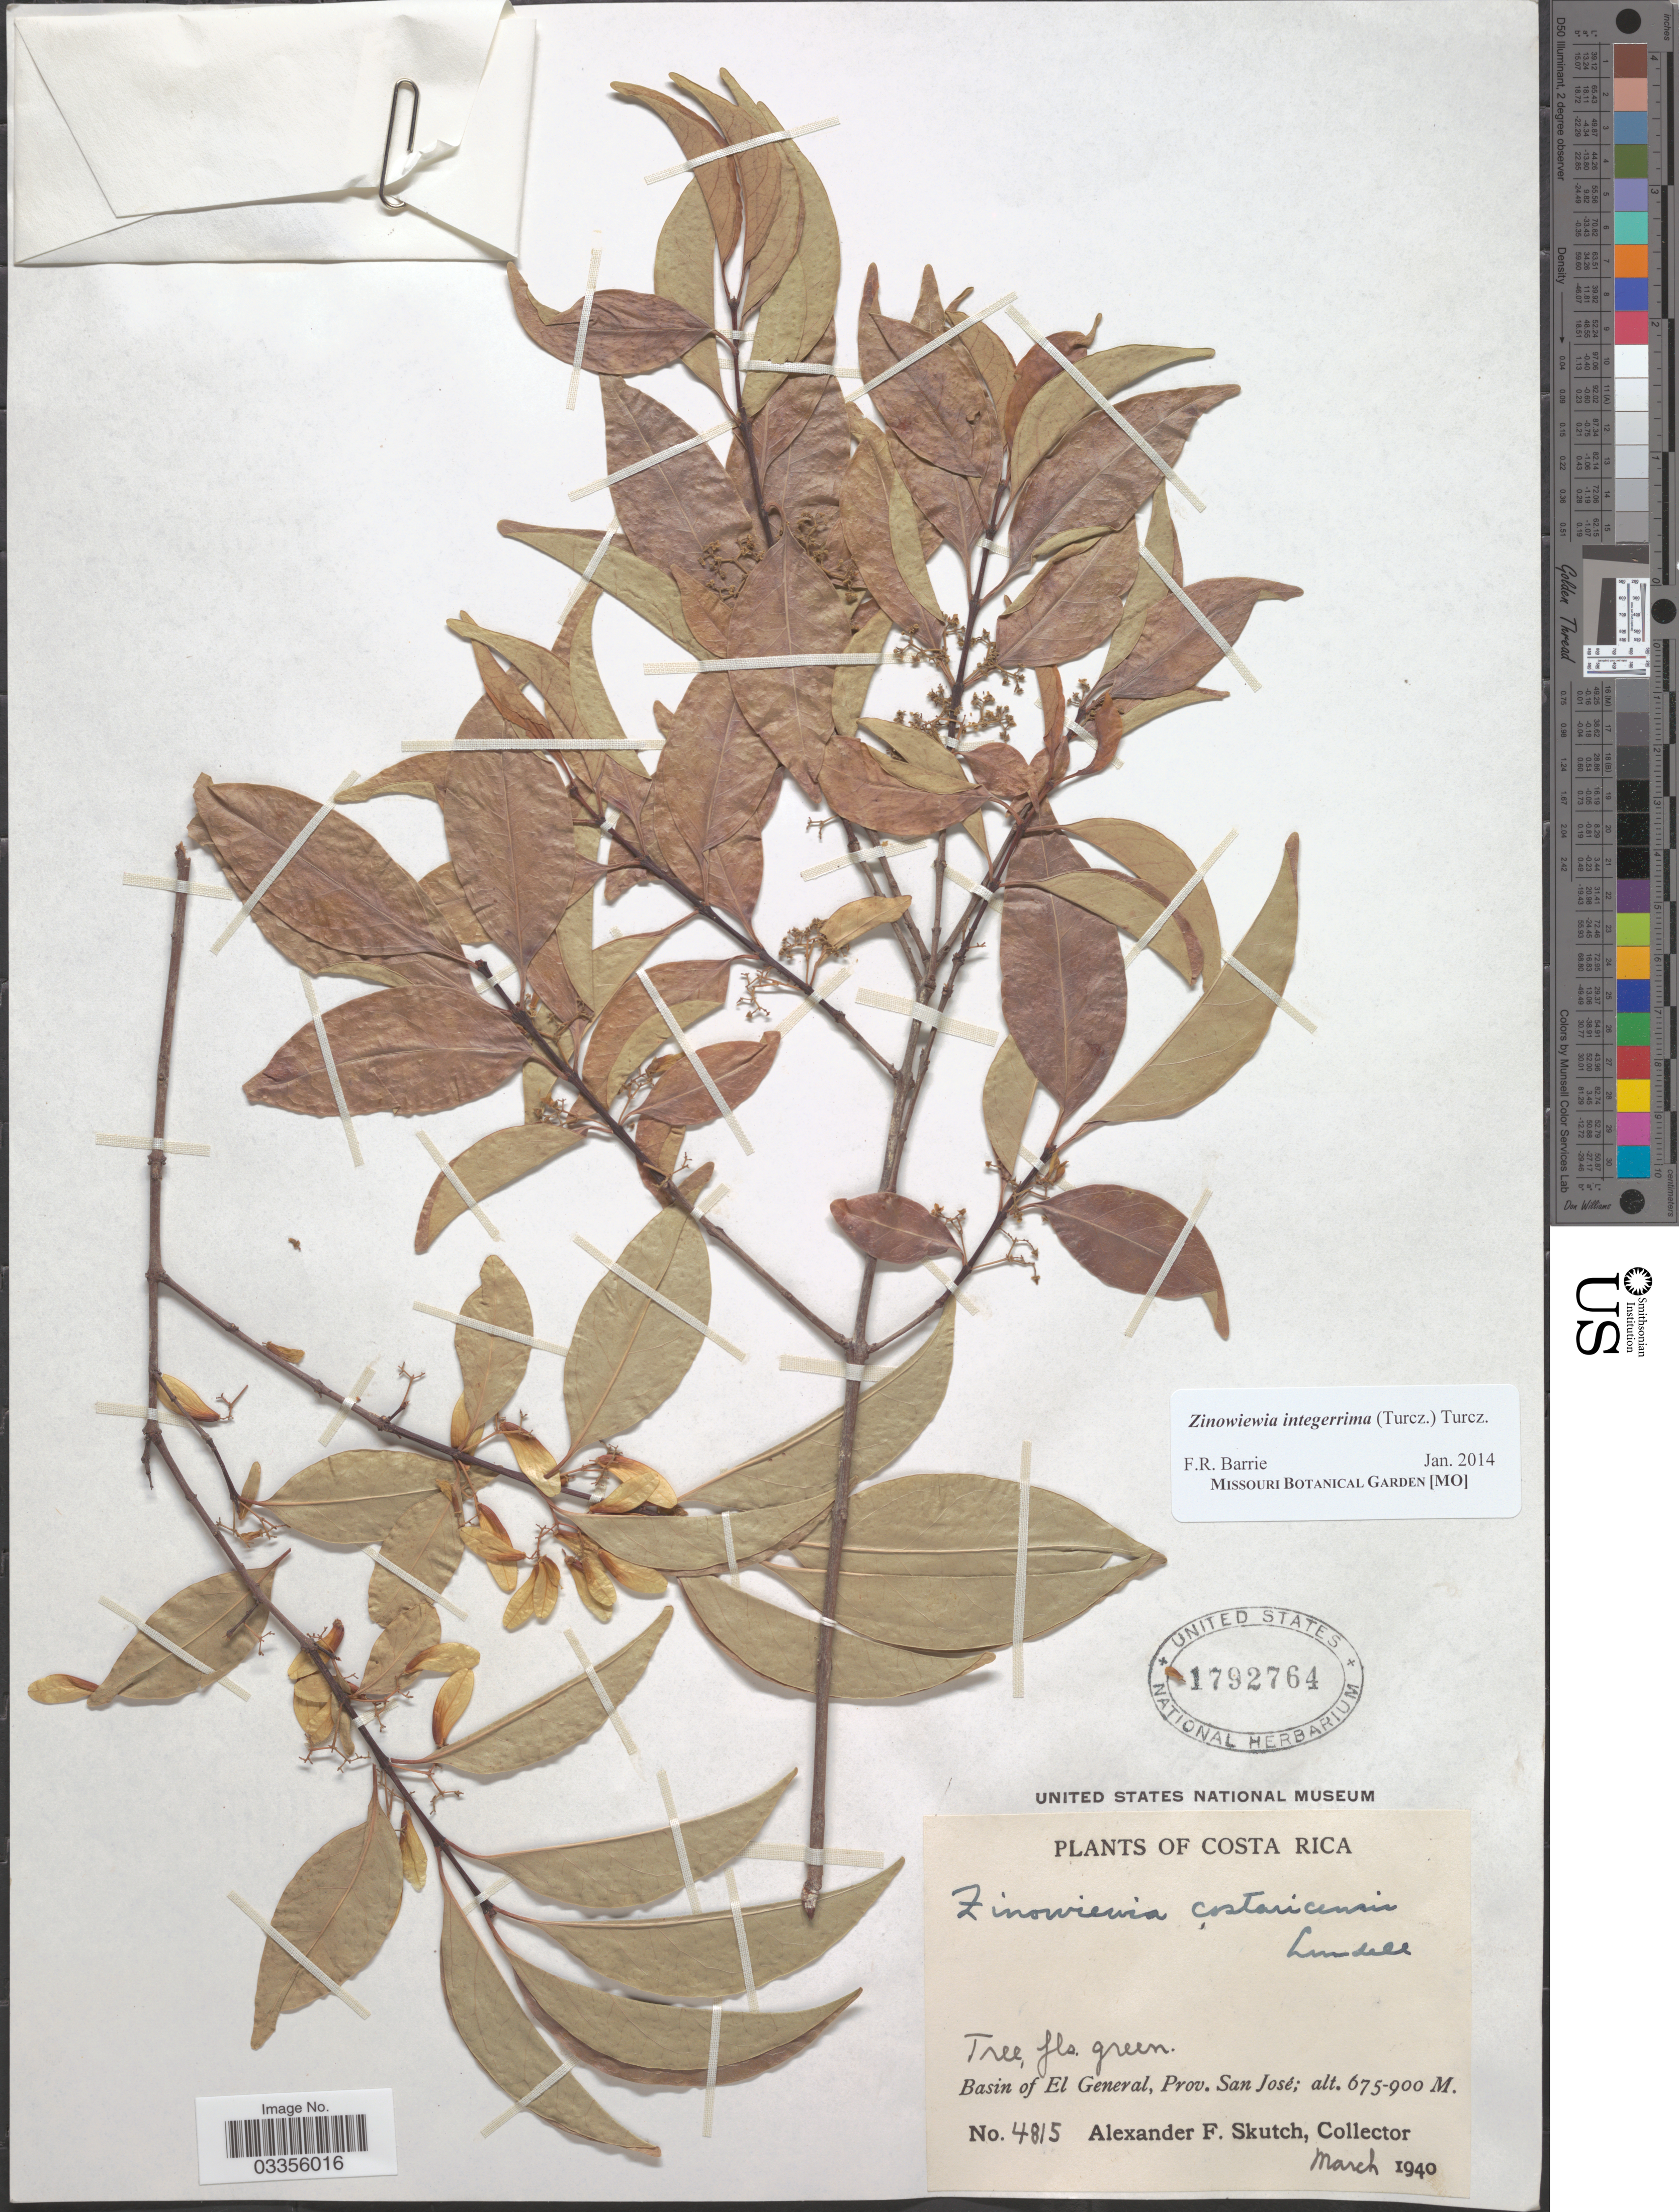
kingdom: Plantae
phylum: Tracheophyta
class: Magnoliopsida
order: Celastrales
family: Celastraceae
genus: Zinowiewia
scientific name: Zinowiewia integerrima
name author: (Turcz.) Turcz.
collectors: A. F. Skutch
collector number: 4815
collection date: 1940-03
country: Costa Rica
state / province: San José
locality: Basin of El General.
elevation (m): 675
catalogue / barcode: US 1792764